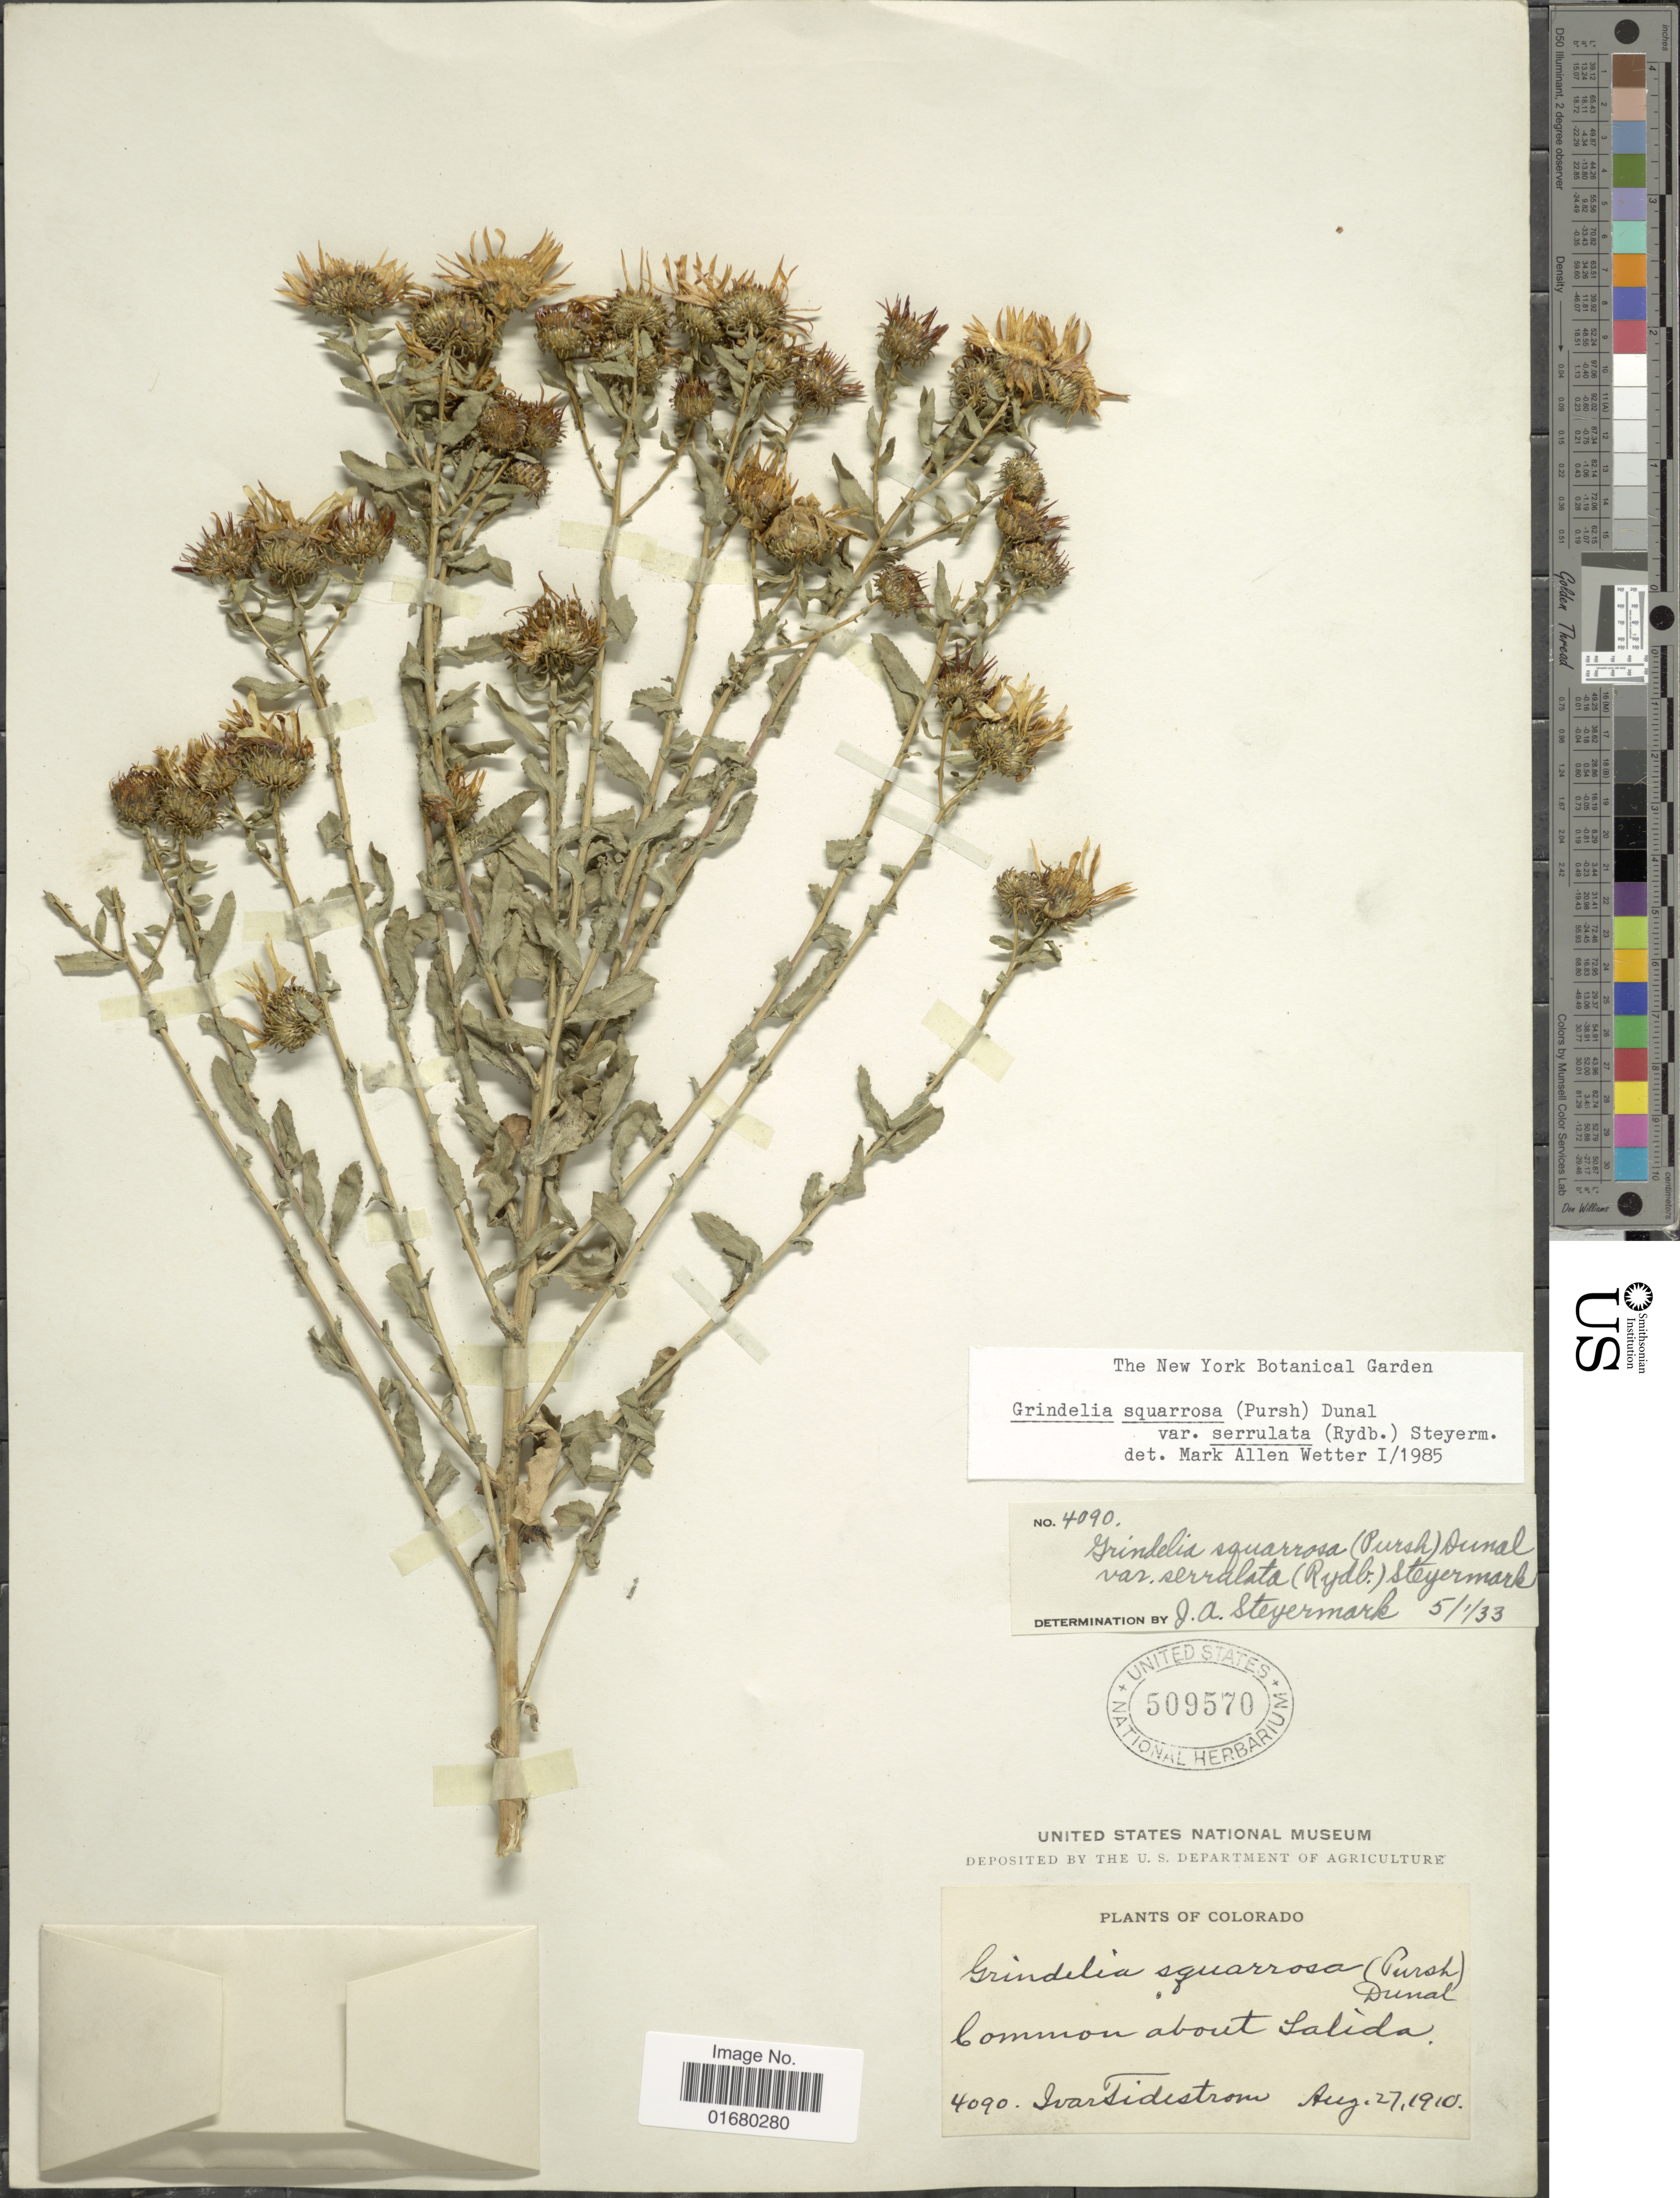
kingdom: Plantae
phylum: Tracheophyta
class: Magnoliopsida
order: Asterales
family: Asteraceae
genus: Grindelia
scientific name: Grindelia squarrosa var. serrulata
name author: (Rydb.) Steyerm.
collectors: I. F. Tidestrom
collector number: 4090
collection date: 1910-08-27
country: United States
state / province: Colorado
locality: Common about Salida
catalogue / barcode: US 509570